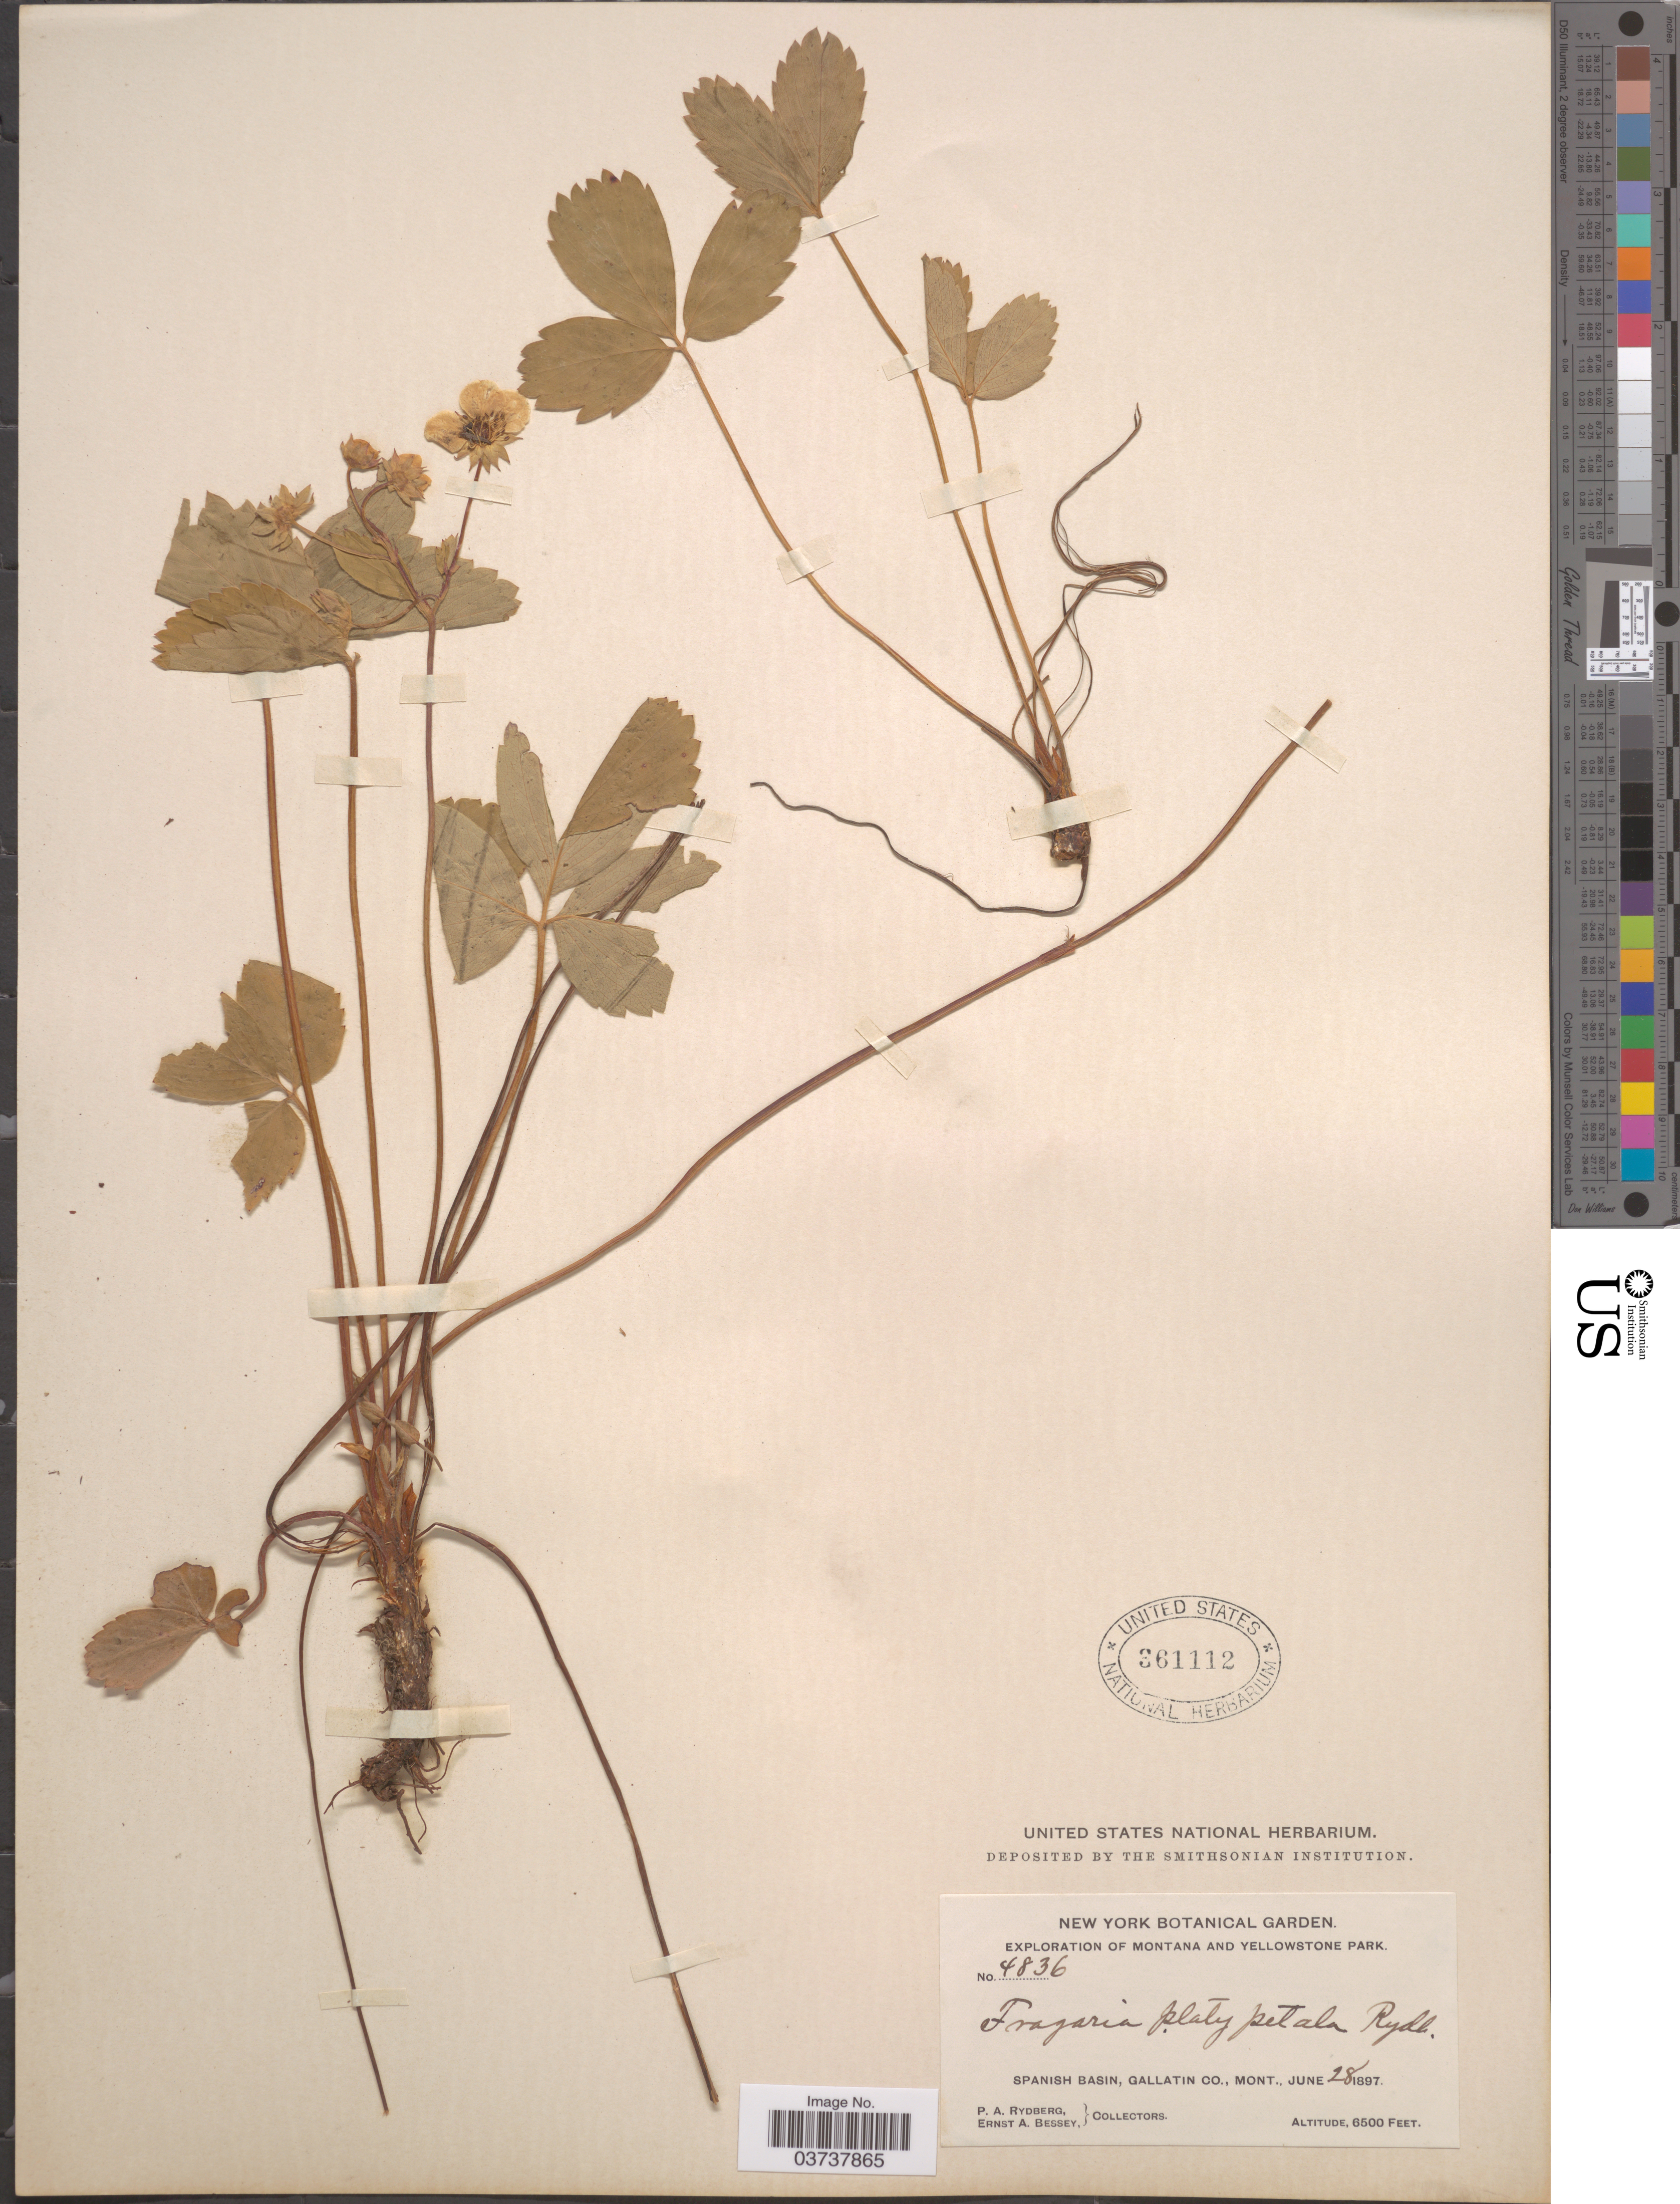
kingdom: Plantae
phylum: Tracheophyta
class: Magnoliopsida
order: Rosales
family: Rosaceae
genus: Fragaria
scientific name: Fragaria virginiana subsp. platypetala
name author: (Rydb.) Staudt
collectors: P. A. Rydberg & E. A. Bessey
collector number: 4836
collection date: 1897-06-28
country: United States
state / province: Montana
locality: Montana and Yellowstone Park. Spanish Basin, Gallatin Co.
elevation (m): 1981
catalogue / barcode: US 361112